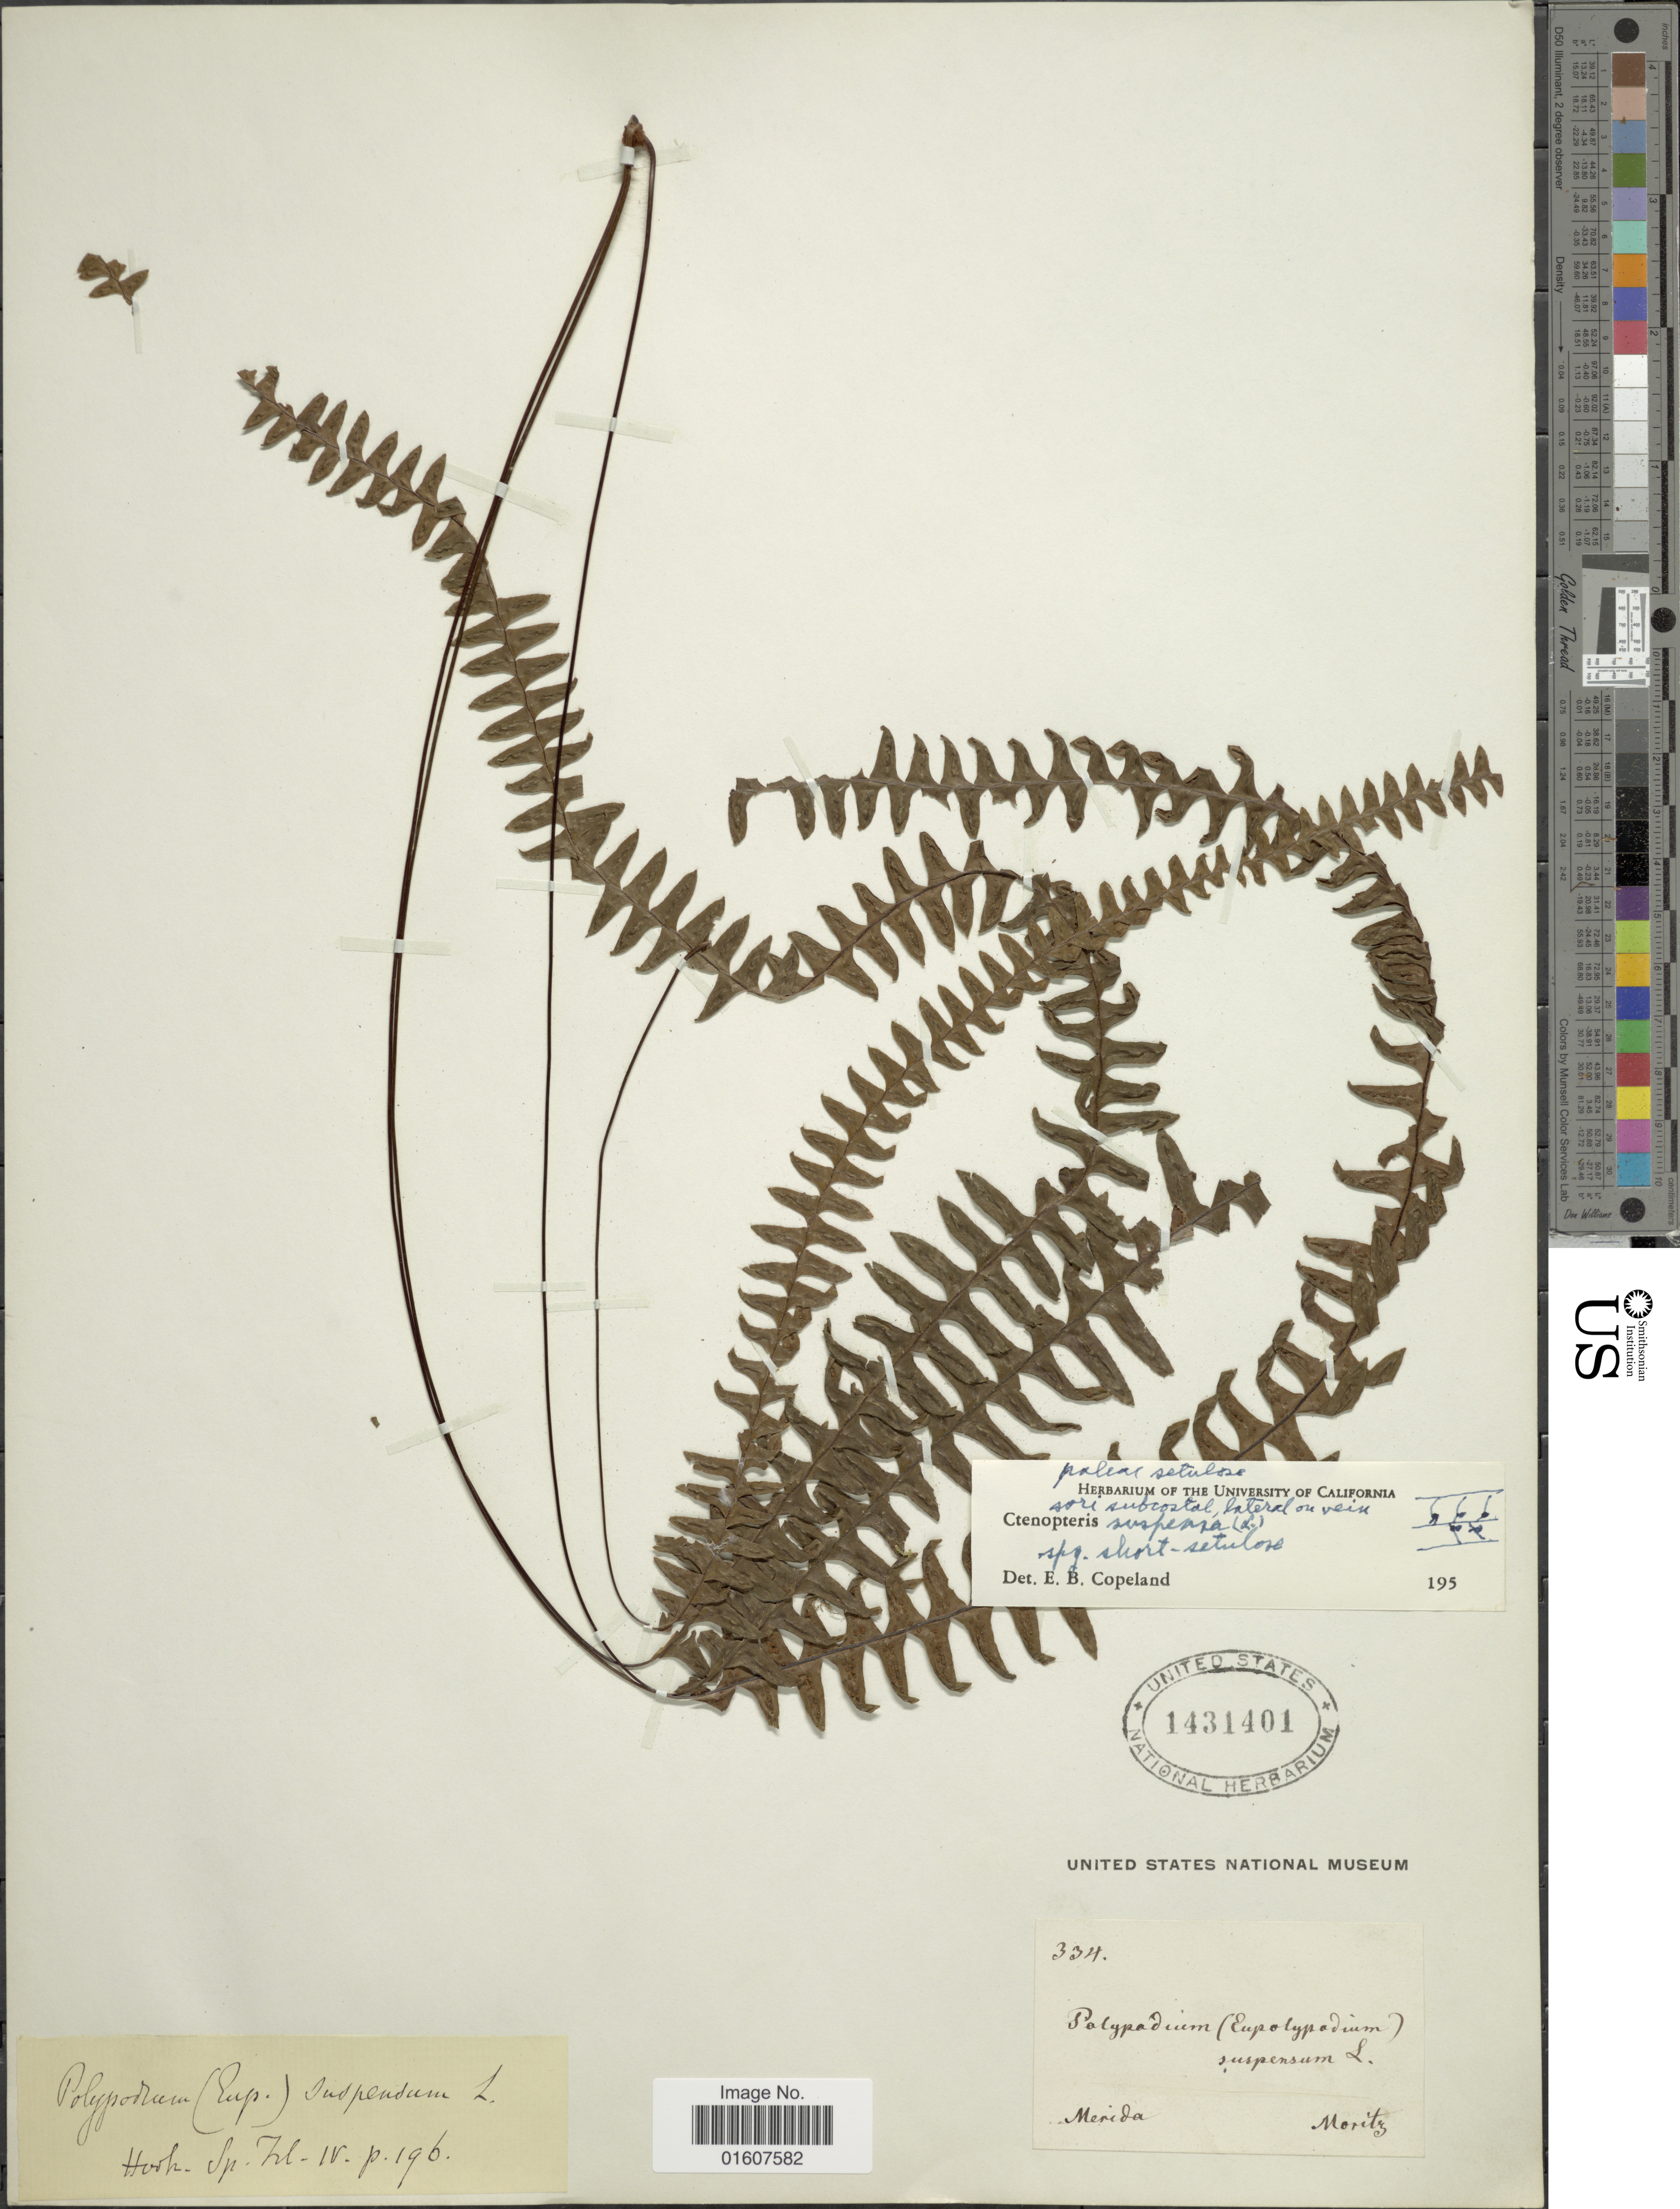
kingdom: Plantae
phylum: Tracheophyta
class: Polypodiopsida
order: Polypodiales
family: Polypodiaceae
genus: Terpsichore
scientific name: Terpsichore asplenifolia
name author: (L.) A.R. Sm.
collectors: Moritz, --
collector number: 334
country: Venezuela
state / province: Mérida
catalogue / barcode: US 1431401